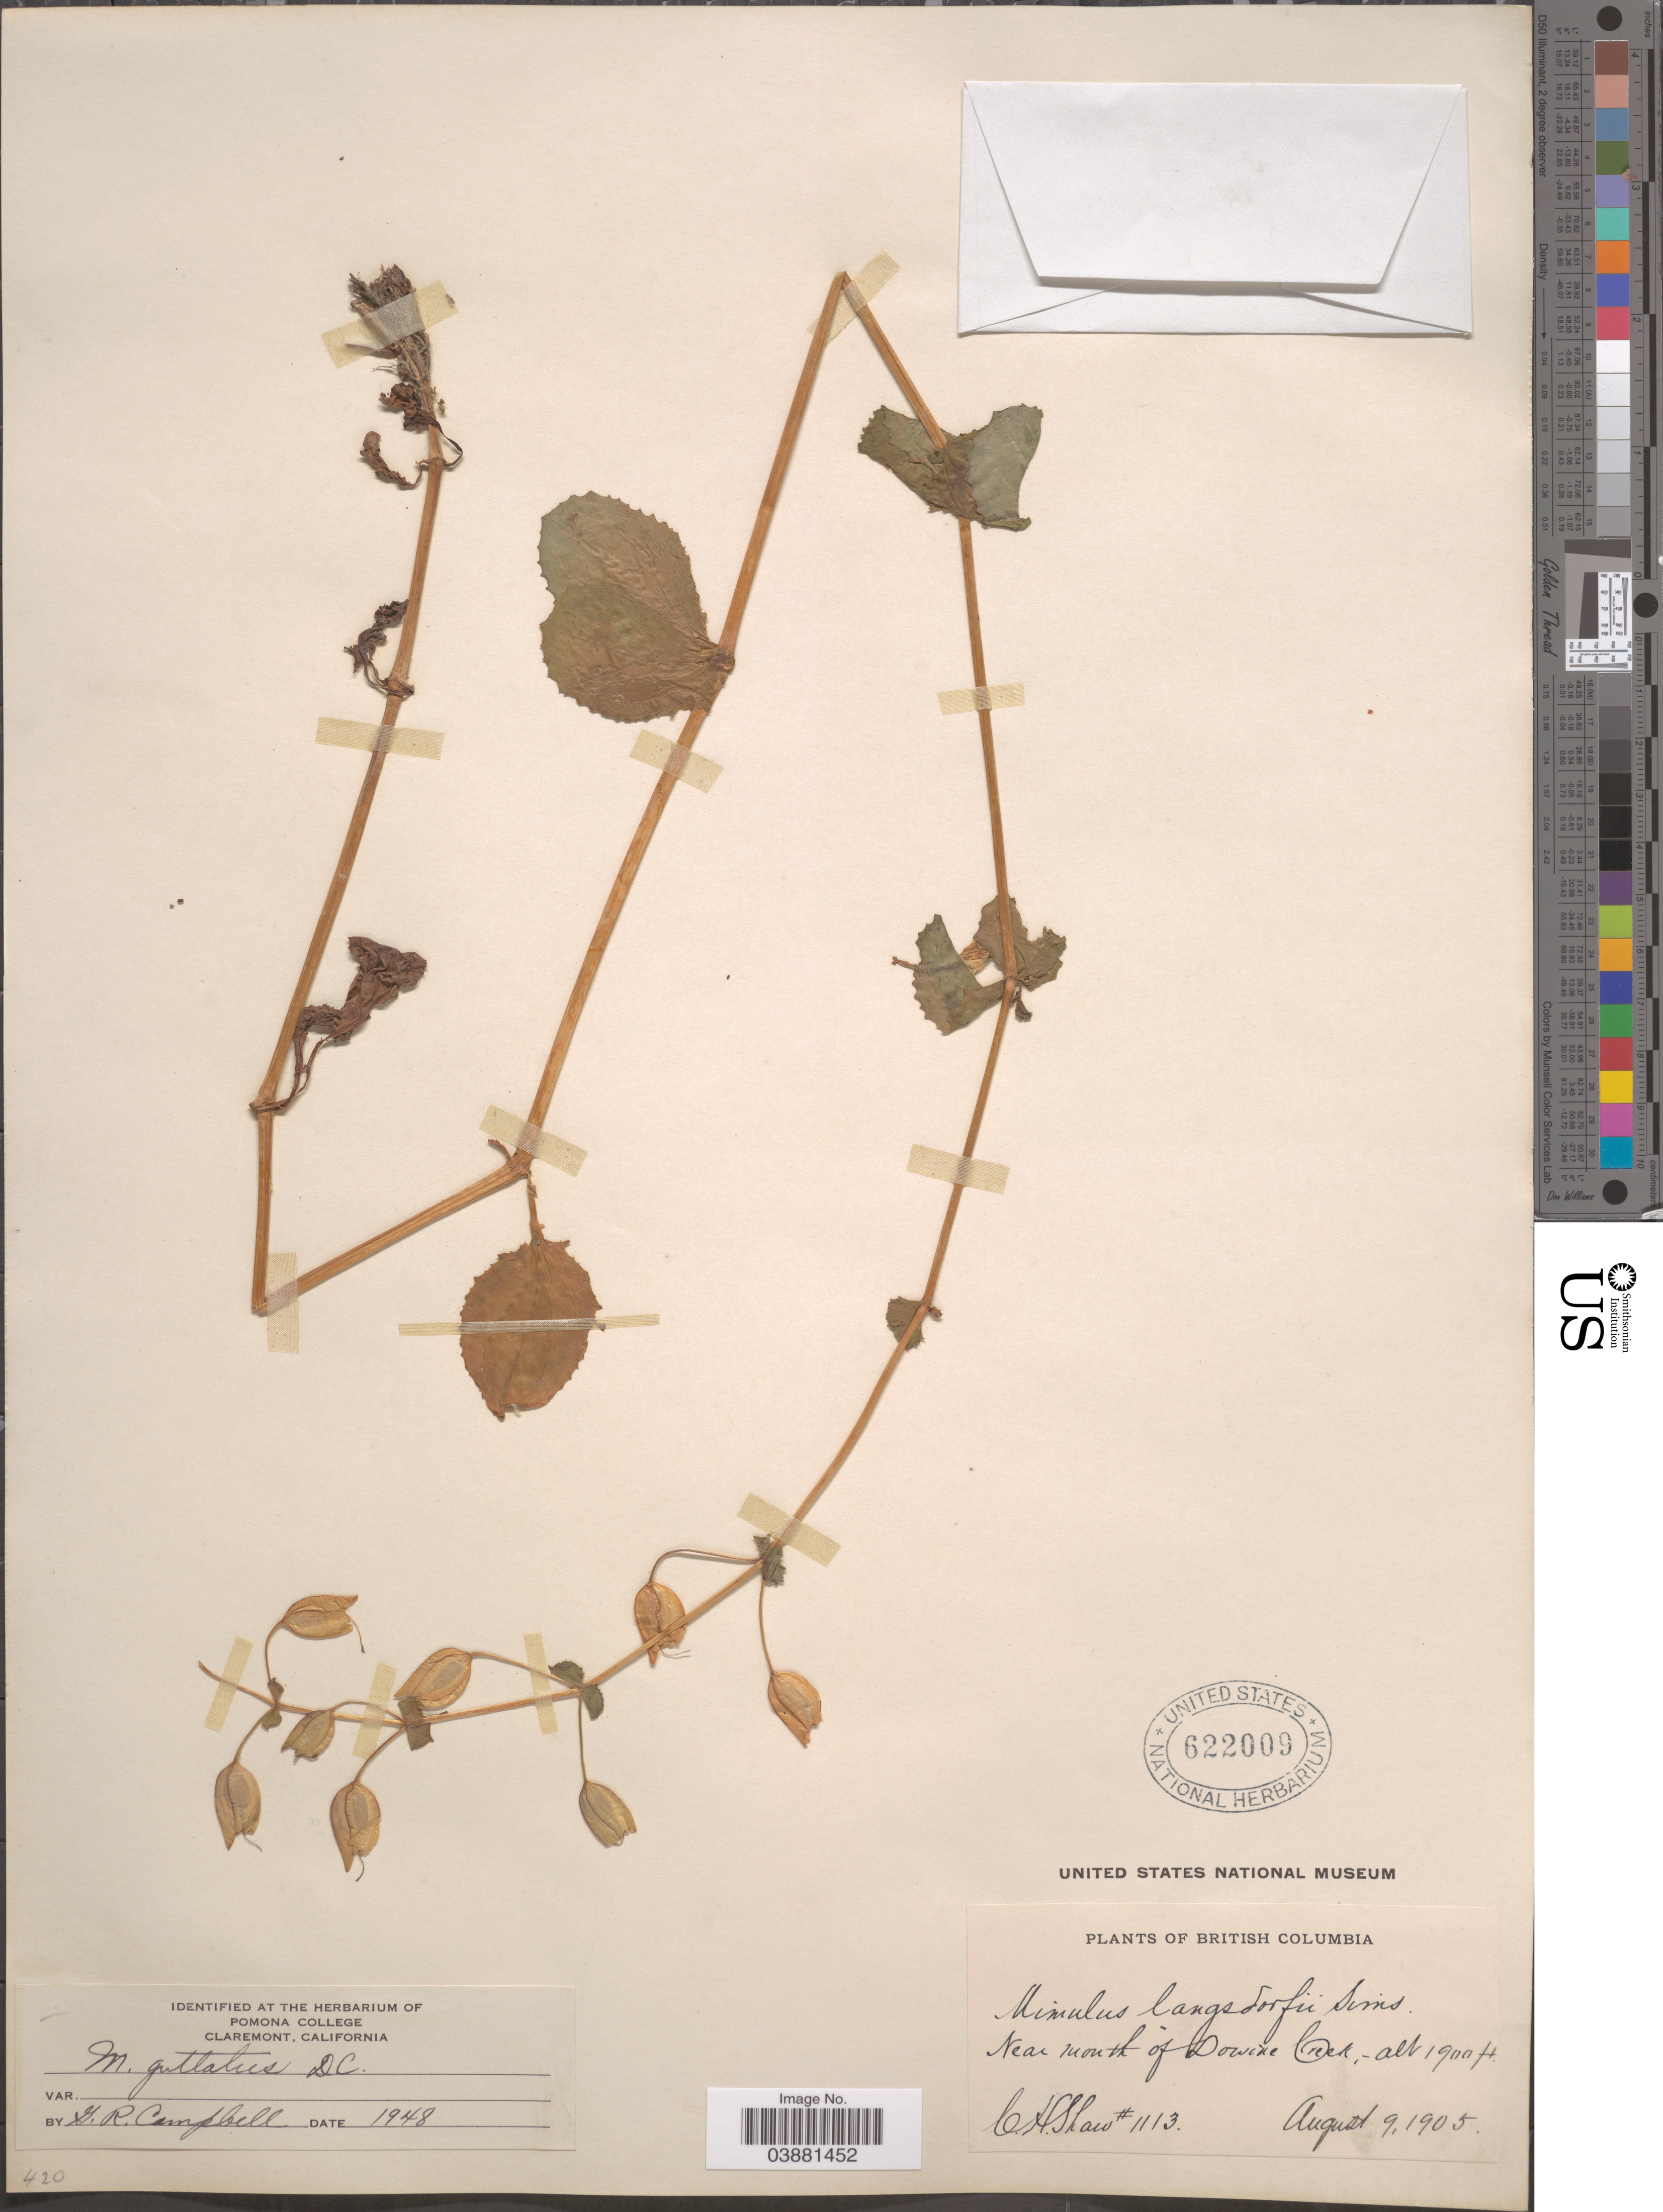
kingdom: Plantae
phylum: Tracheophyta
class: Magnoliopsida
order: Lamiales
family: Phrymaceae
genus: Mimulus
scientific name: Mimulus guttatus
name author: DC.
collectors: C. H. Shaw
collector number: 1113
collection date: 1905-08-09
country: Canada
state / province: British Columbia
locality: Near mouth of Downie Creek.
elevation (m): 579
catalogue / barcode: US 622009